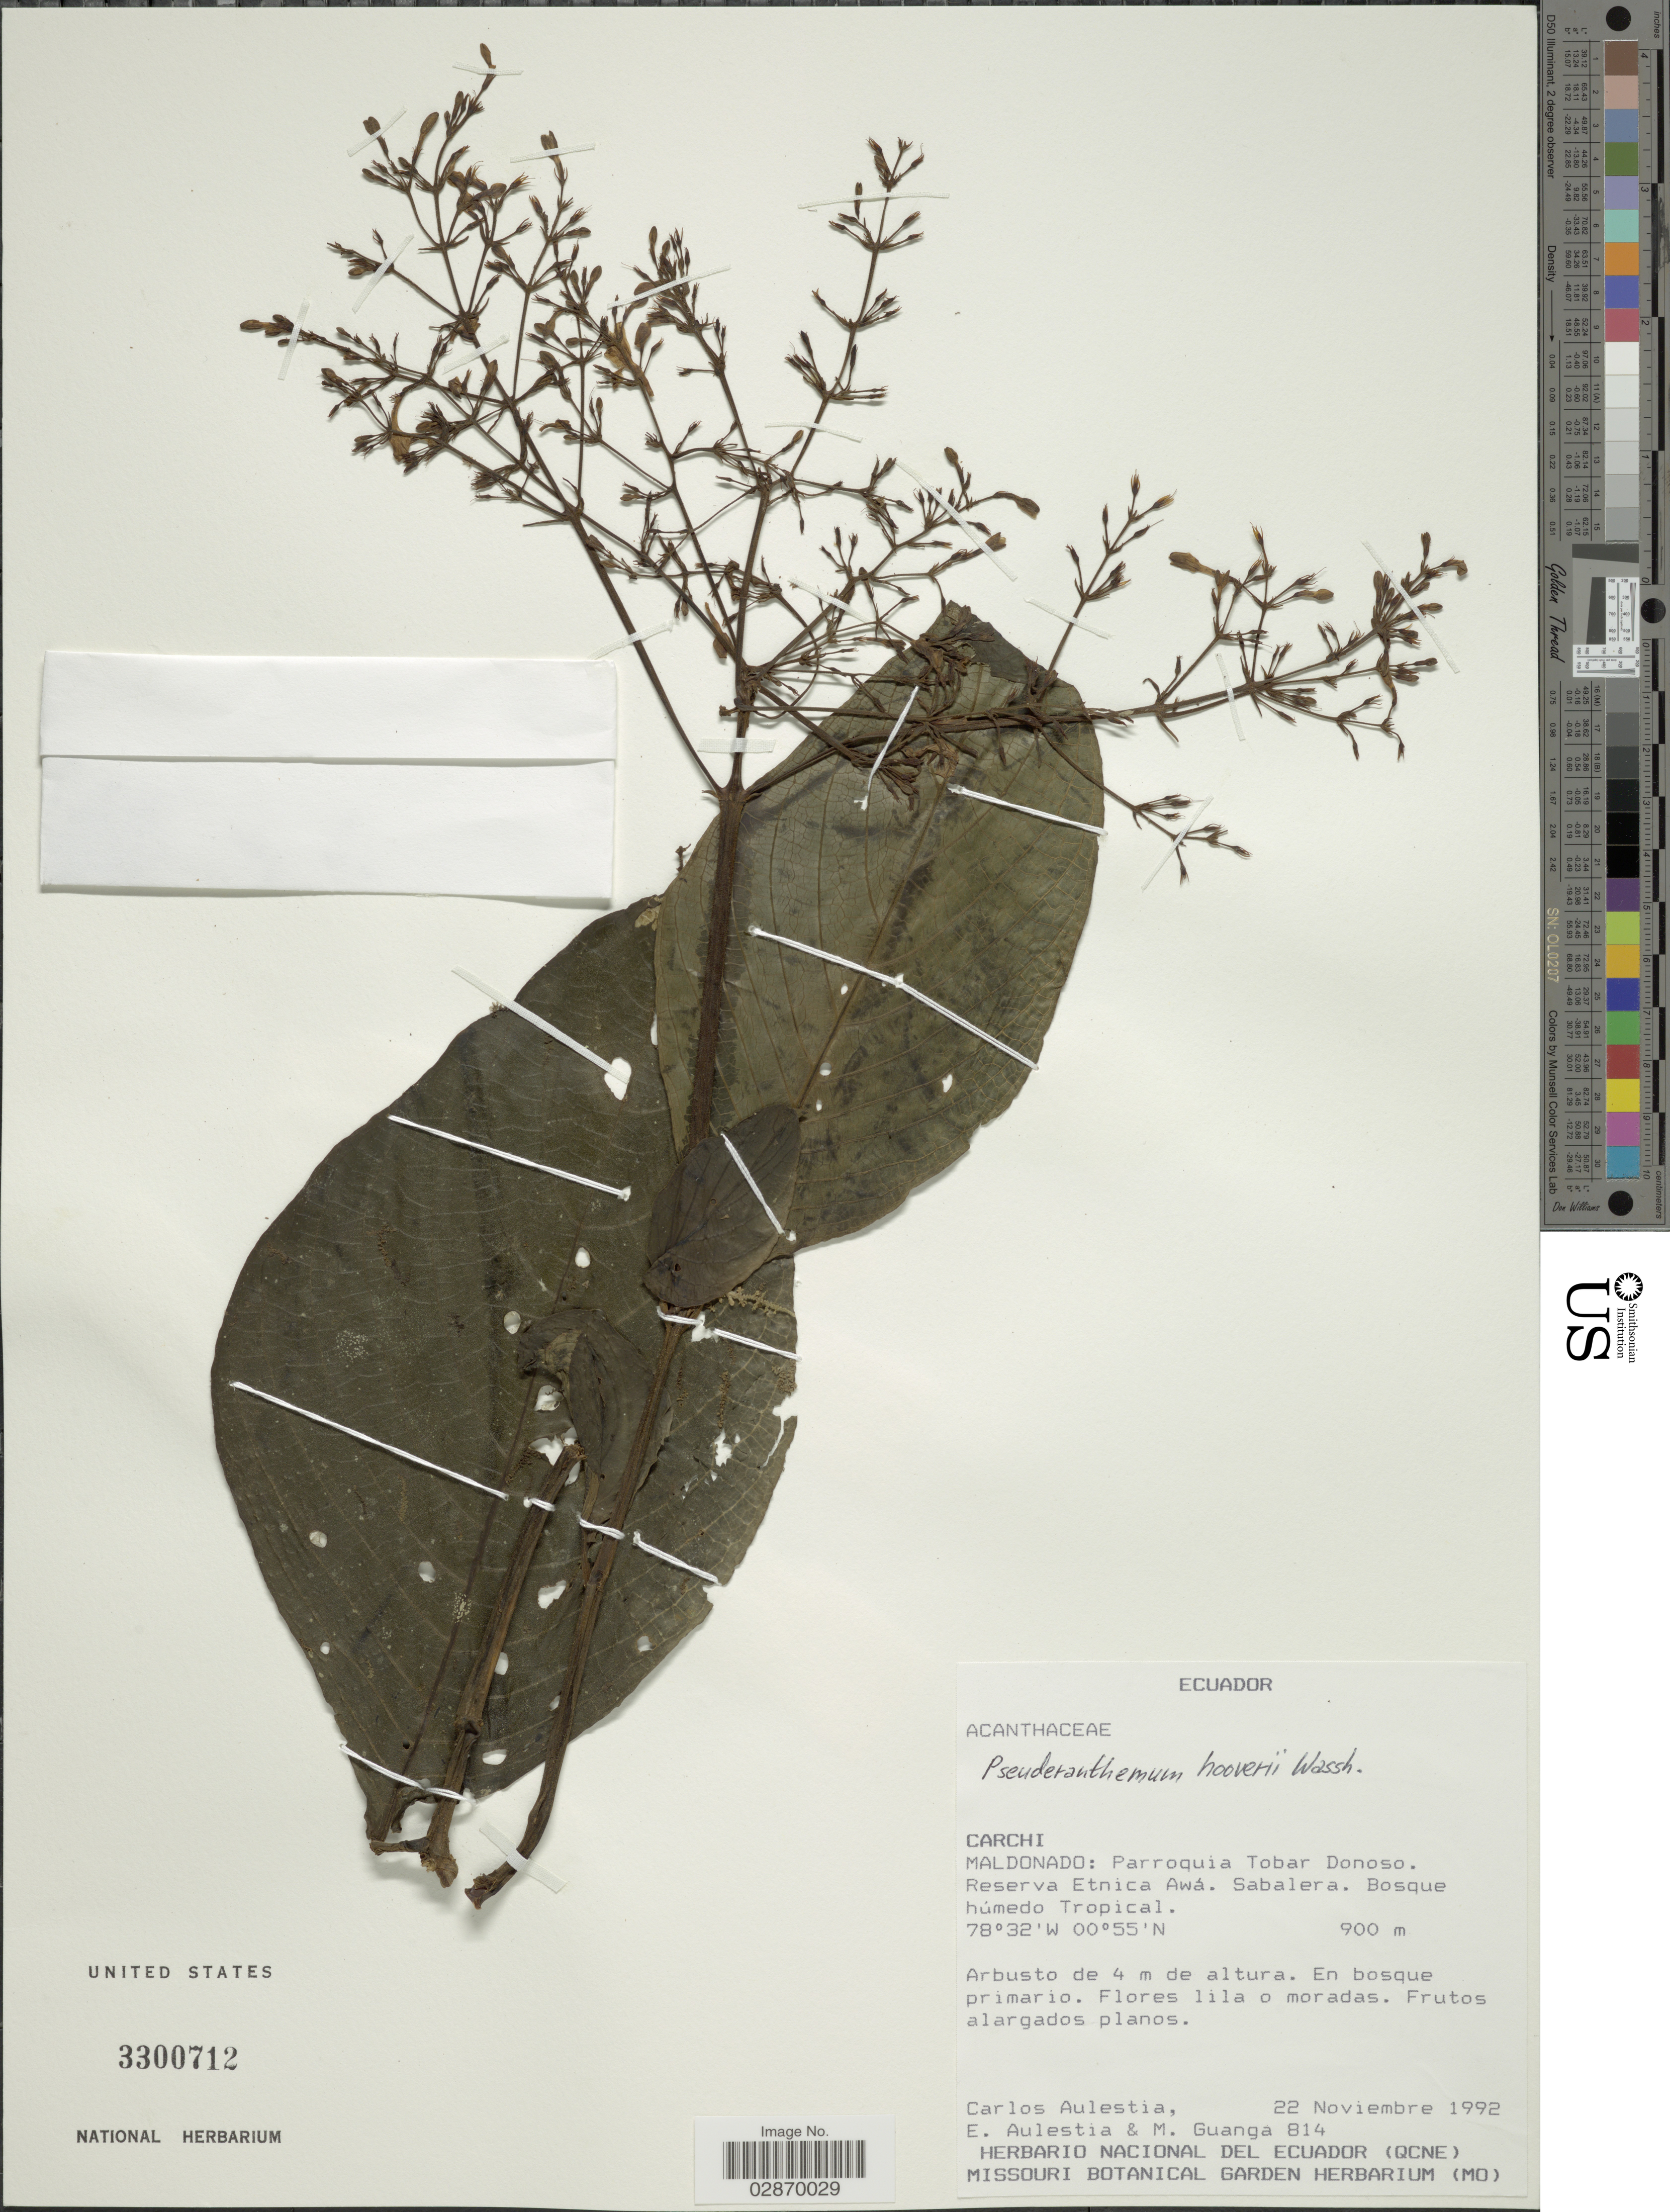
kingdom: Plantae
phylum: Tracheophyta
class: Magnoliopsida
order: Lamiales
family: Acanthaceae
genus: Pseuderanthemum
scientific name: Pseuderanthemum hooveri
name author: Wassh.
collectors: C. Aulestia, E. Aulestia & M. Guanga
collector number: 814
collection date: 1992-11-22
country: Ecuador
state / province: Carchi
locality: Maldonado, Parroquia Tobar Donoso, Reserva Etnica Awá, Sabalera.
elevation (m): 900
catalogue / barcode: US 3300712